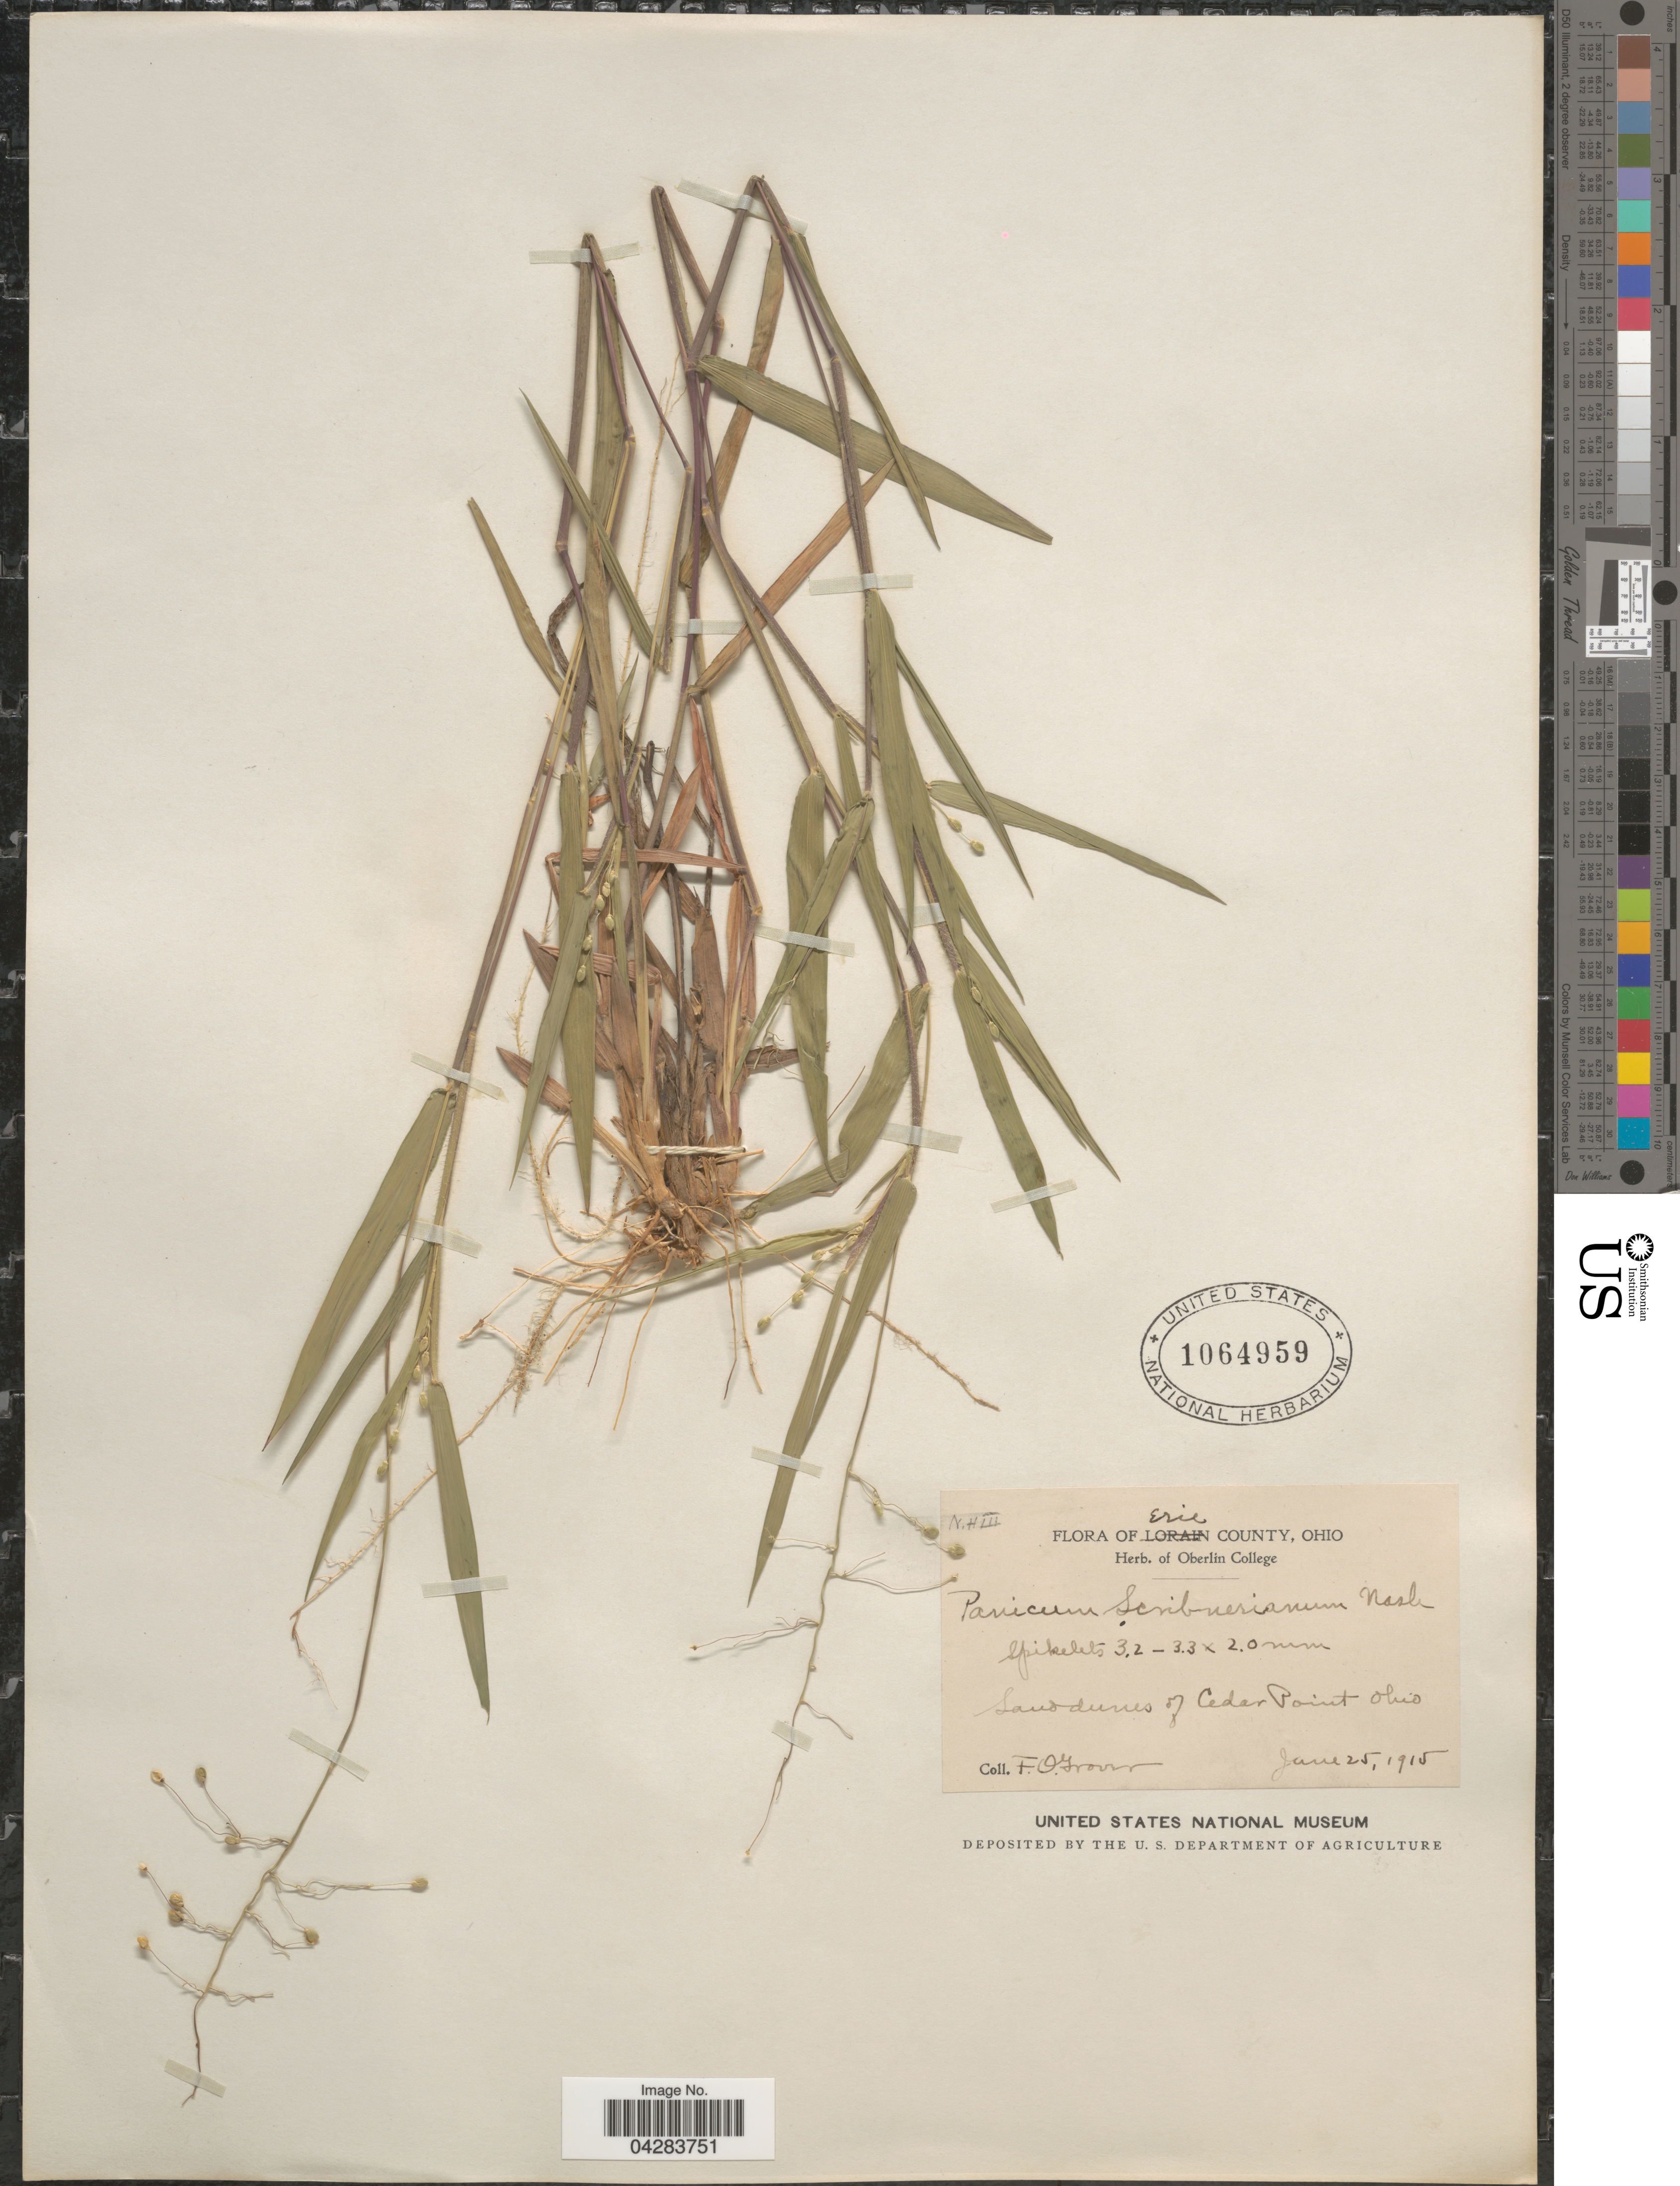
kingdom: Plantae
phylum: Tracheophyta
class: Liliopsida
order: Poales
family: Poaceae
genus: Dichanthelium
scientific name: Dichanthelium oligosanthes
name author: (Schult.) Gould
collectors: F. Grover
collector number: N.HIII?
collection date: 1915-06-25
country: United States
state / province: Ohio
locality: Erie County. Land dunes of Cedar Point.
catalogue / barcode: US 1064959